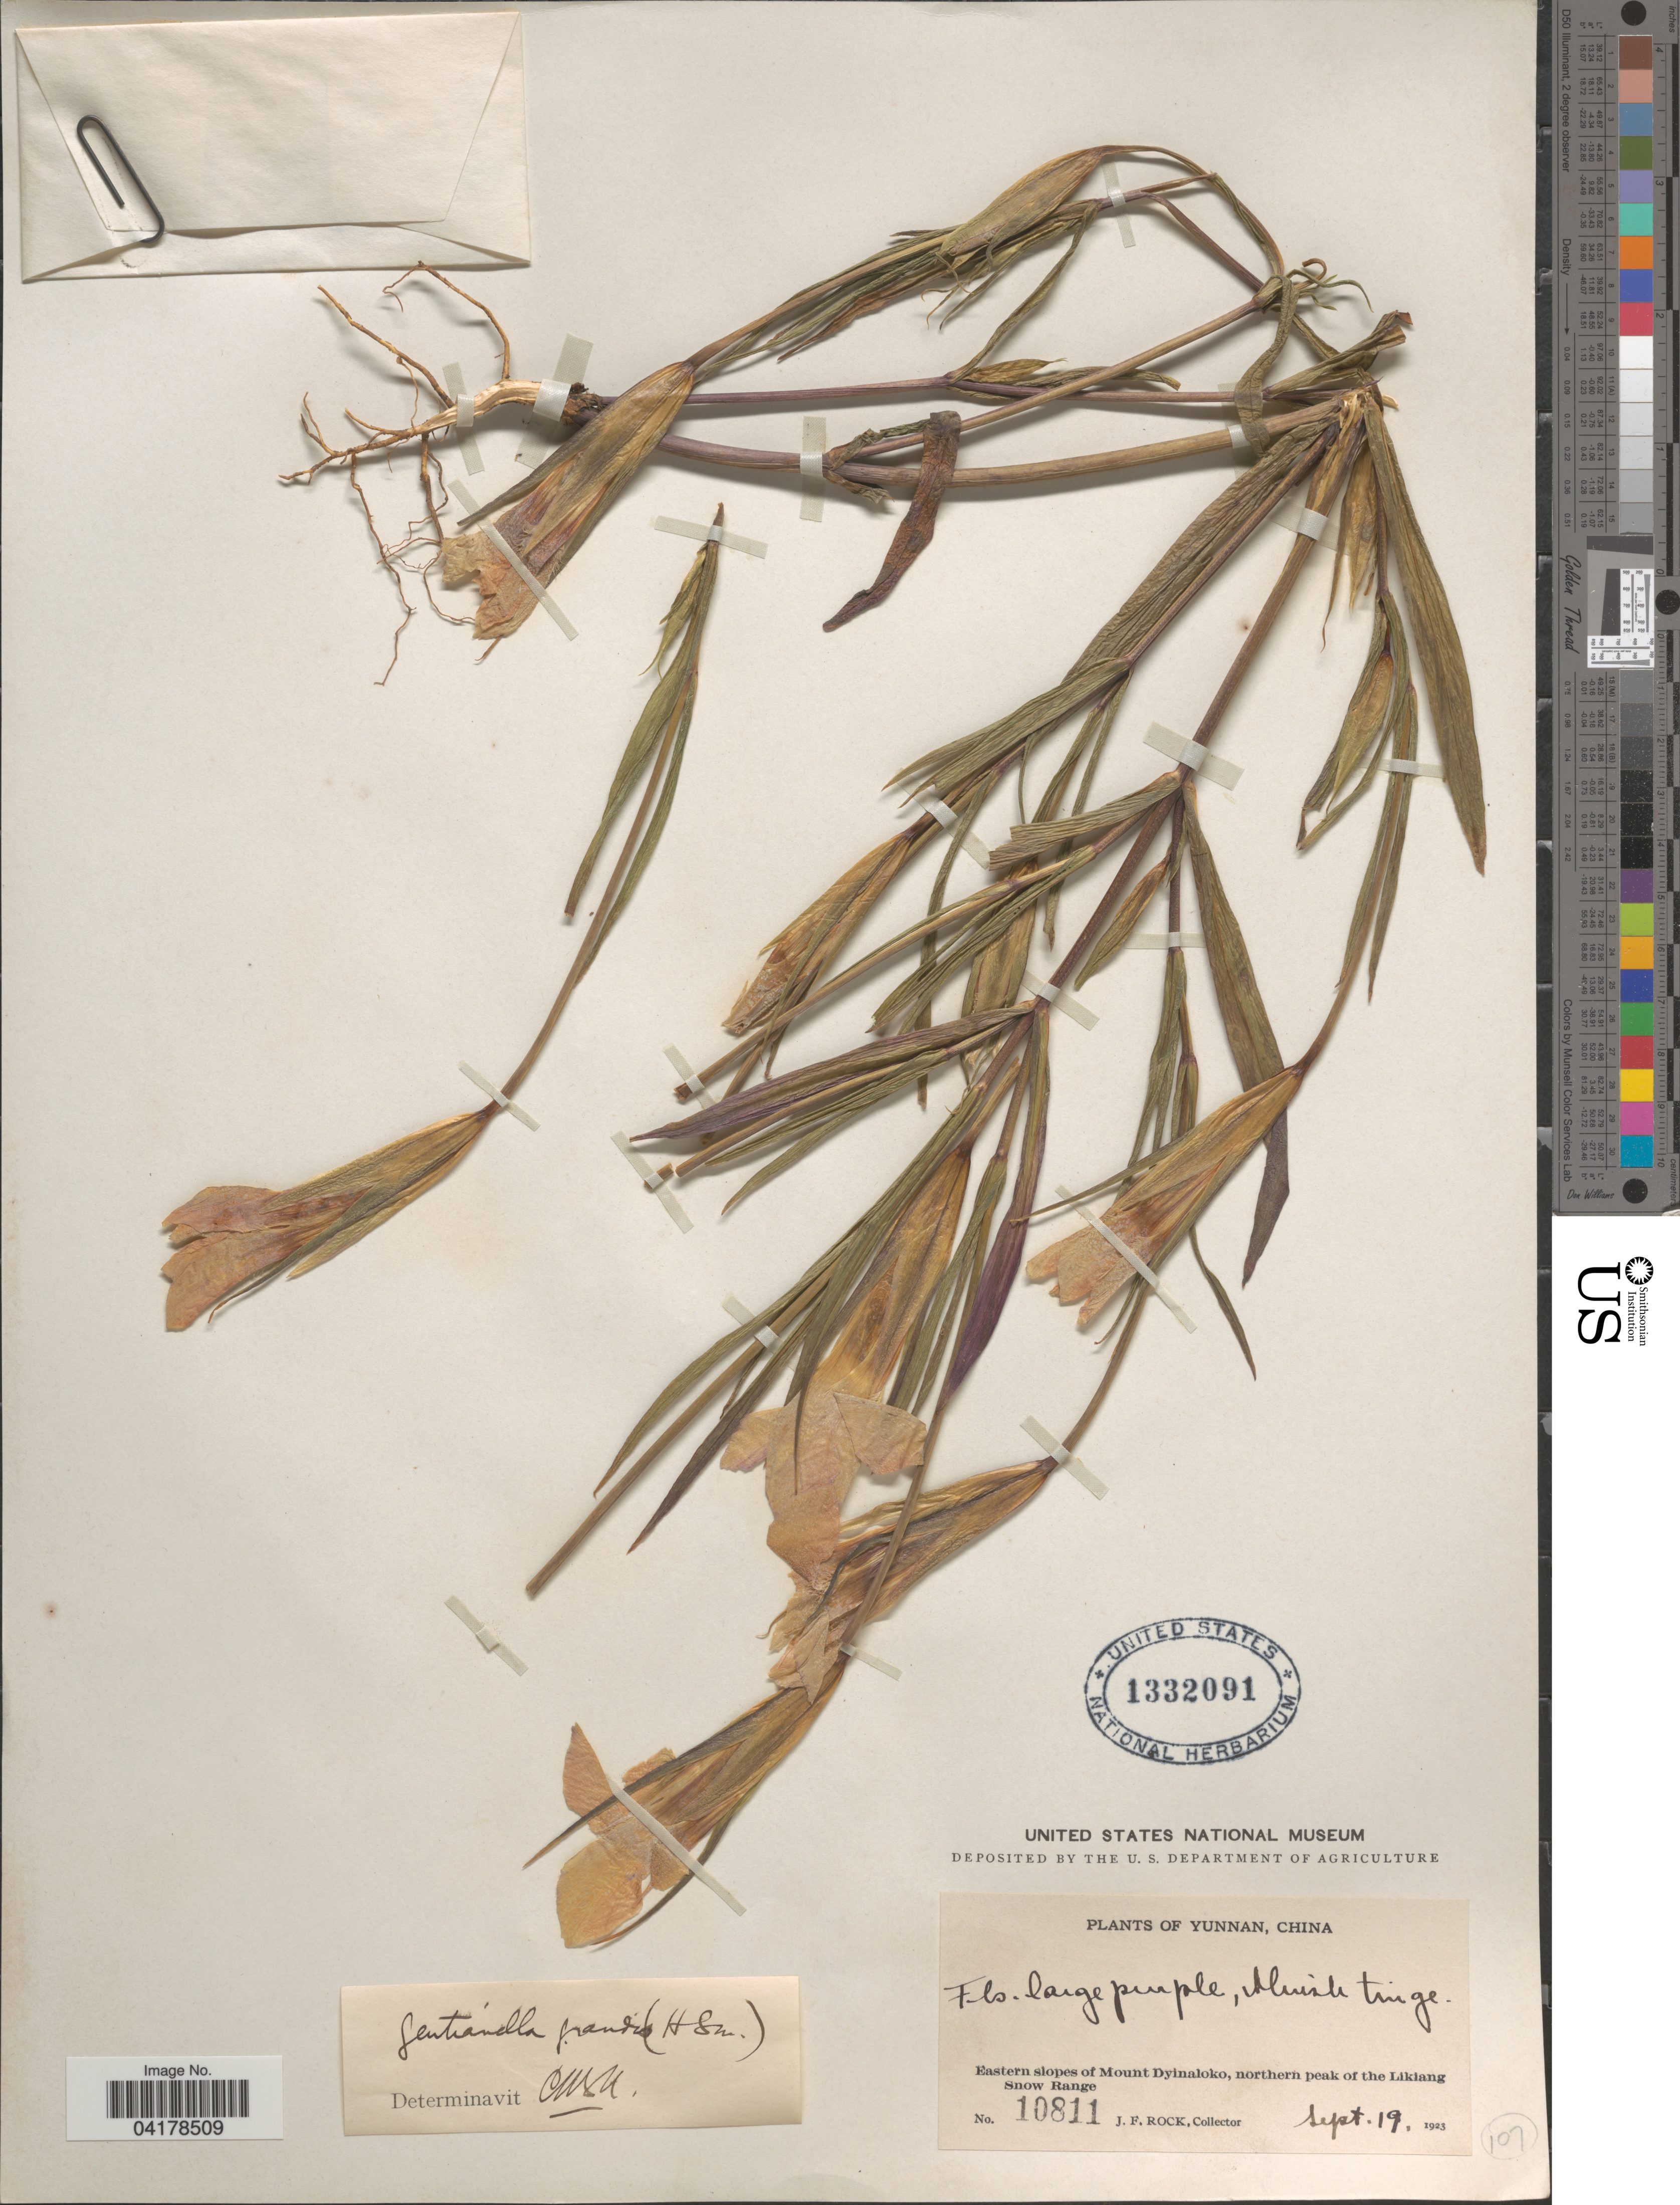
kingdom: Plantae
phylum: Tracheophyta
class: Magnoliopsida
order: Gentianales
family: Gentianaceae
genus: Gentianella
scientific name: Gentianella grandis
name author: Harry Sm.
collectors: J. Rock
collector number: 10811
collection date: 1923-09-19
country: China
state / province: Yunnan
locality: Eastern slopes of Mount Dyinaloko, northern peak of the Likiang Snow Range.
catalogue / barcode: US 1332091